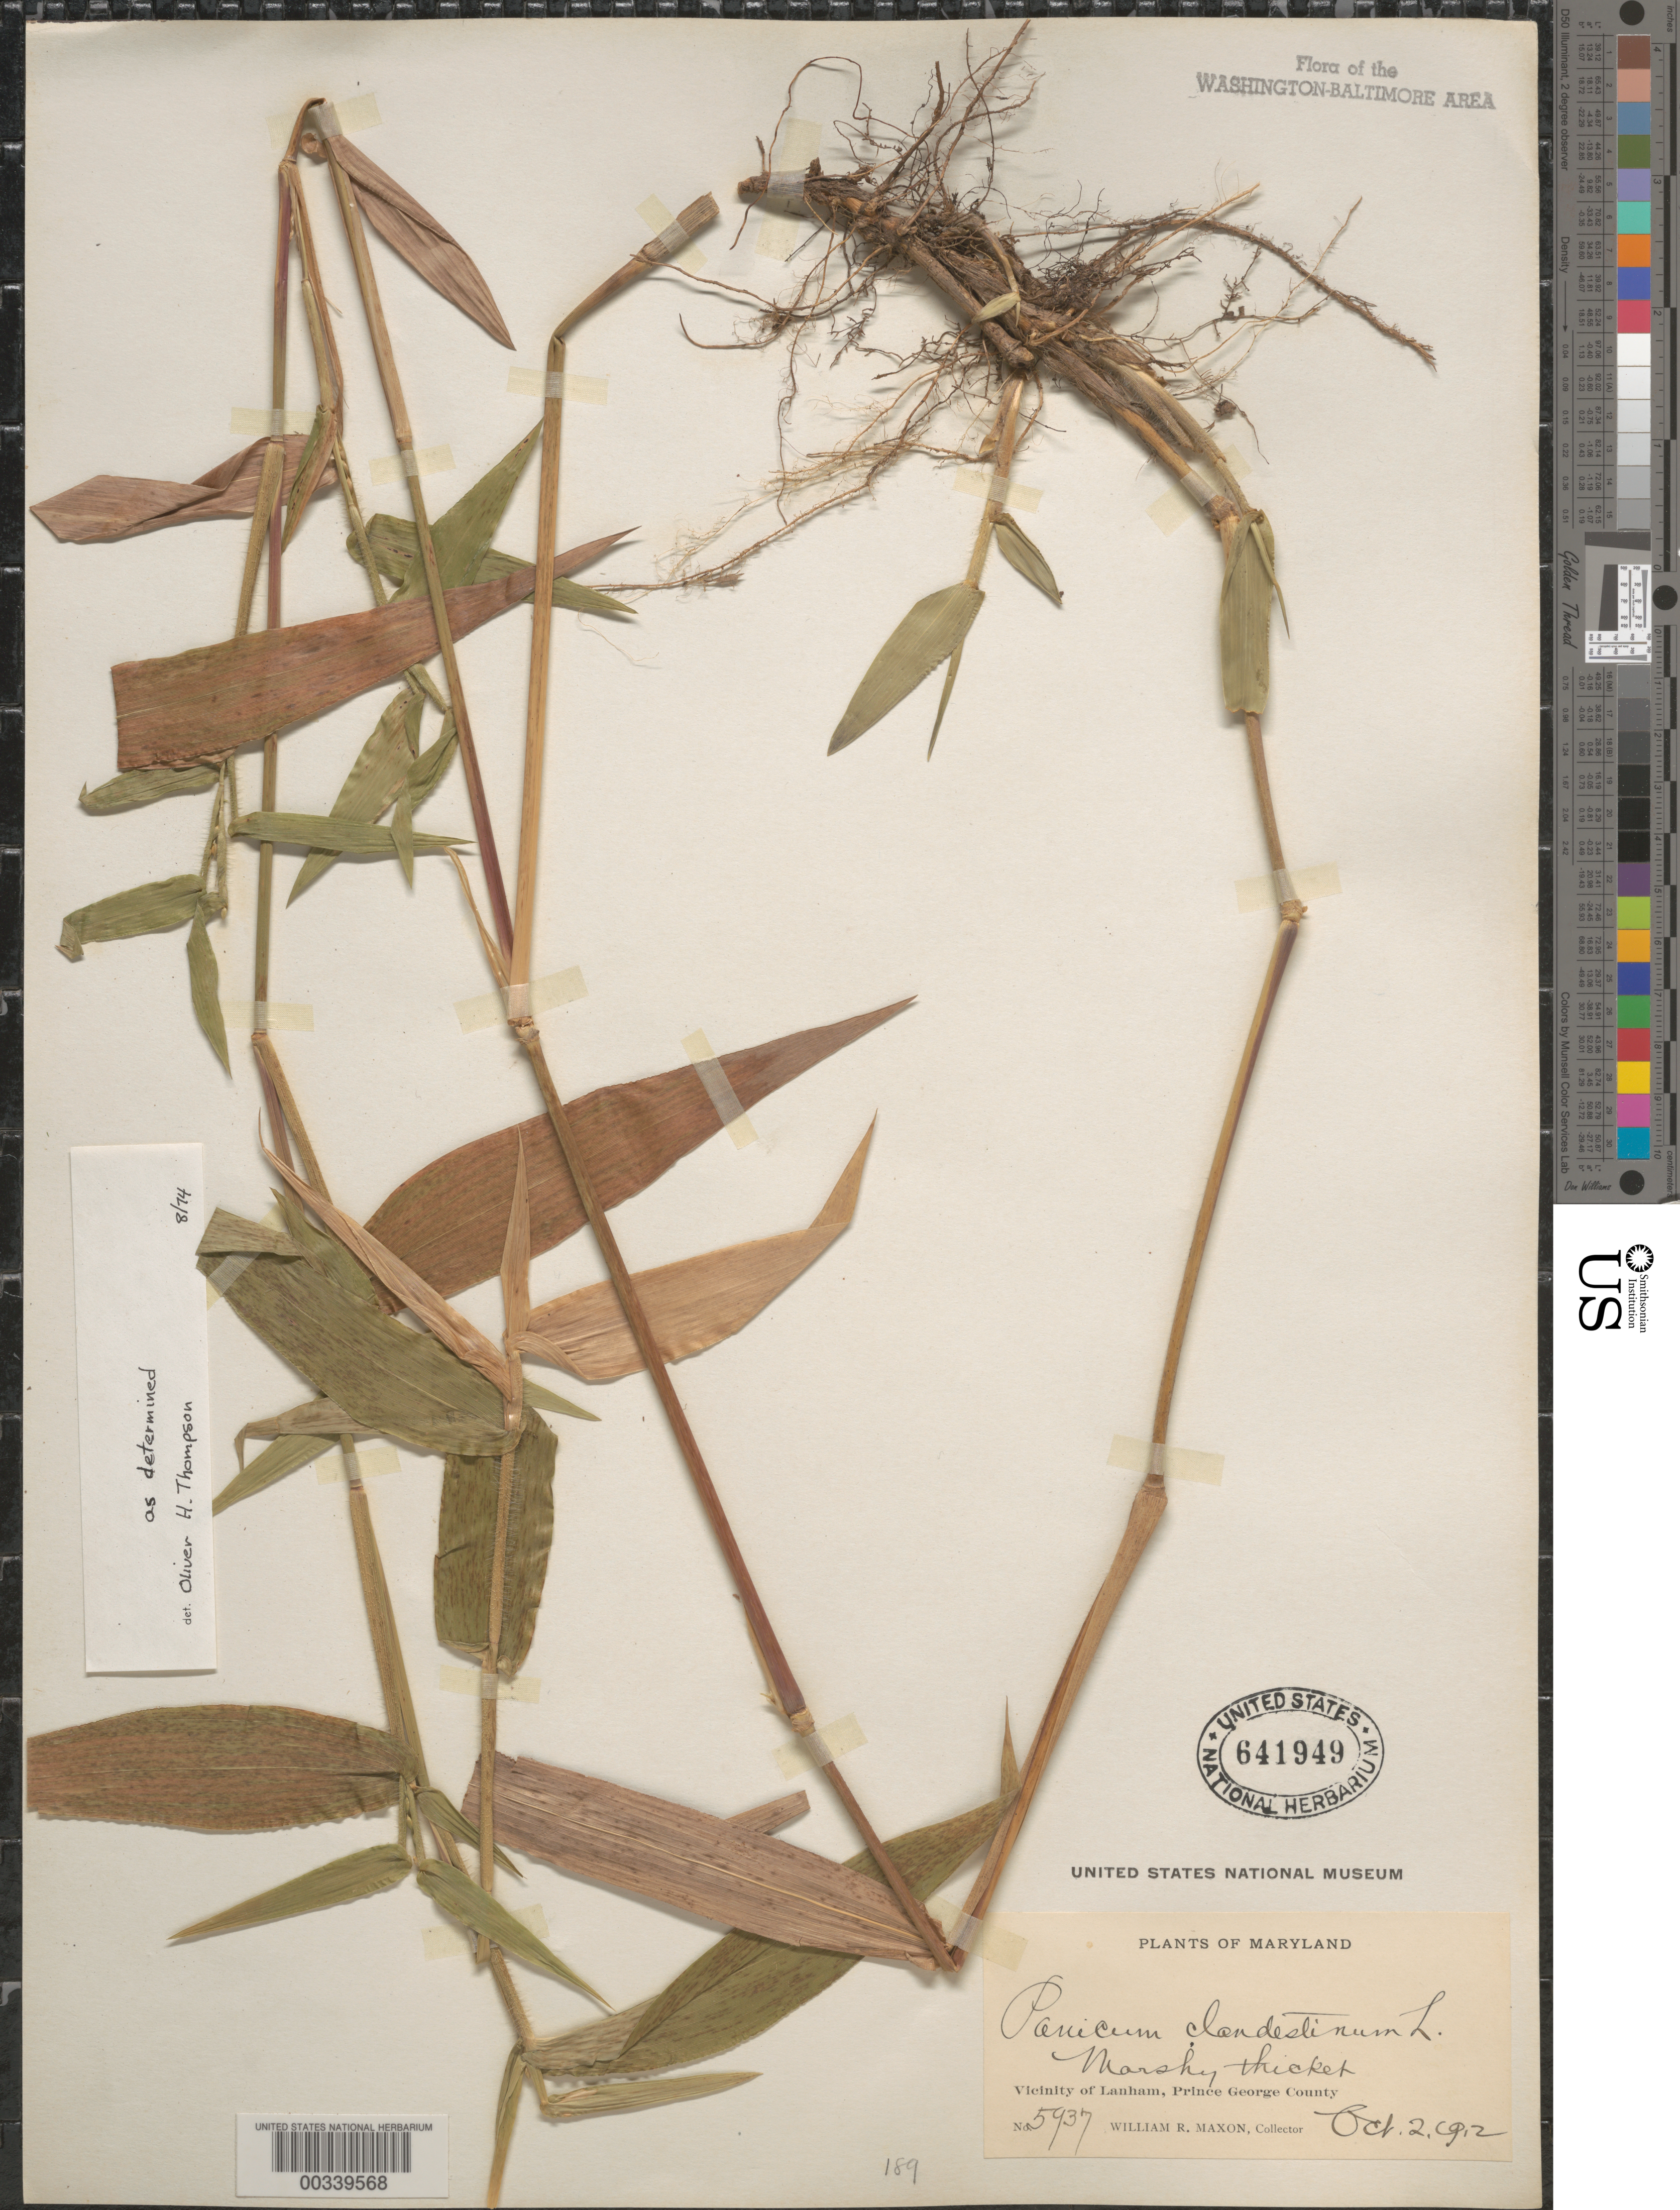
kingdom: Plantae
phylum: Tracheophyta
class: Liliopsida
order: Poales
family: Poaceae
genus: Dichanthelium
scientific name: Dichanthelium clandestinum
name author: (L.) Gould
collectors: W. R. Maxon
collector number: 5937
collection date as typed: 02 Oct 1912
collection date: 1912-10-02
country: United States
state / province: Maryland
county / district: Prince George's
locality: Lanham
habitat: Marshy thicket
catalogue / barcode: US 641949